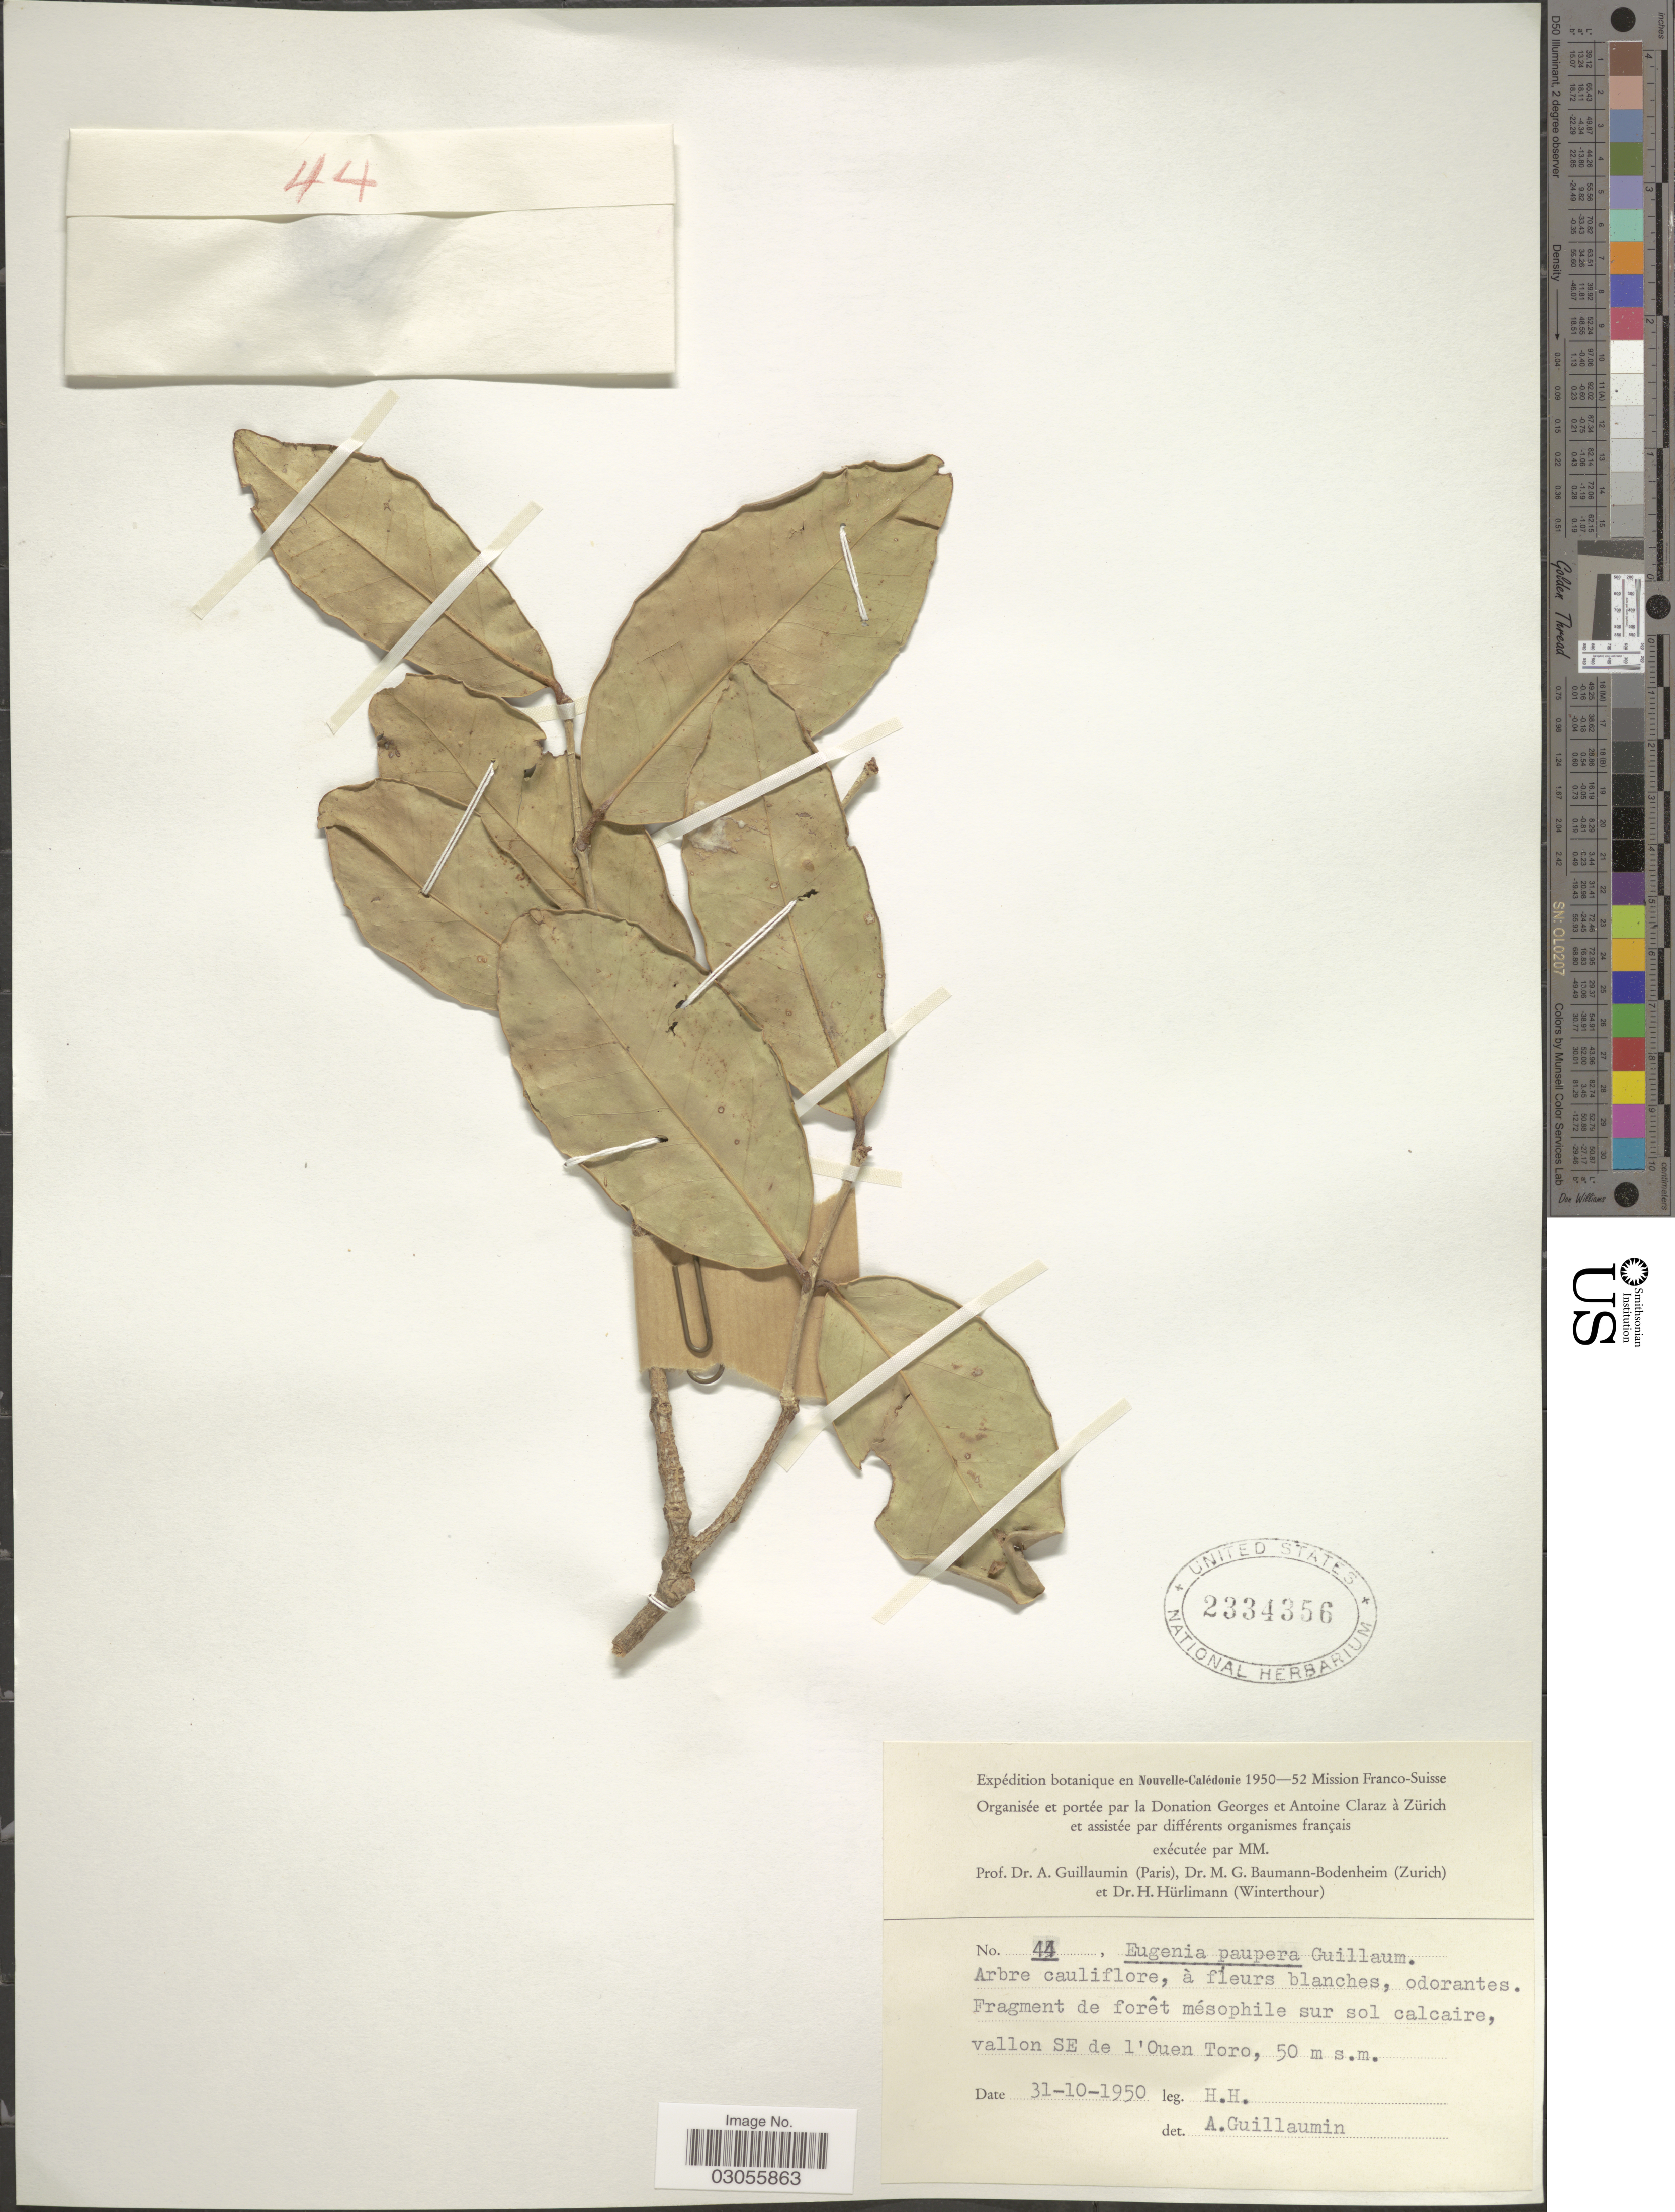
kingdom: Plantae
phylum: Tracheophyta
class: Magnoliopsida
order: Myrtales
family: Myrtaceae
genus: Eugenia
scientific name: Eugenia uniflora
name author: L.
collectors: H. Hürlimann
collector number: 44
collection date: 1950-10-31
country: New Caledonia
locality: En Nouvelle-Calédonie. Fragment de forêt mésophile sur sol calcaire, vallon SE de l'Ouen Toro.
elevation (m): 50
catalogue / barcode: US 2334356